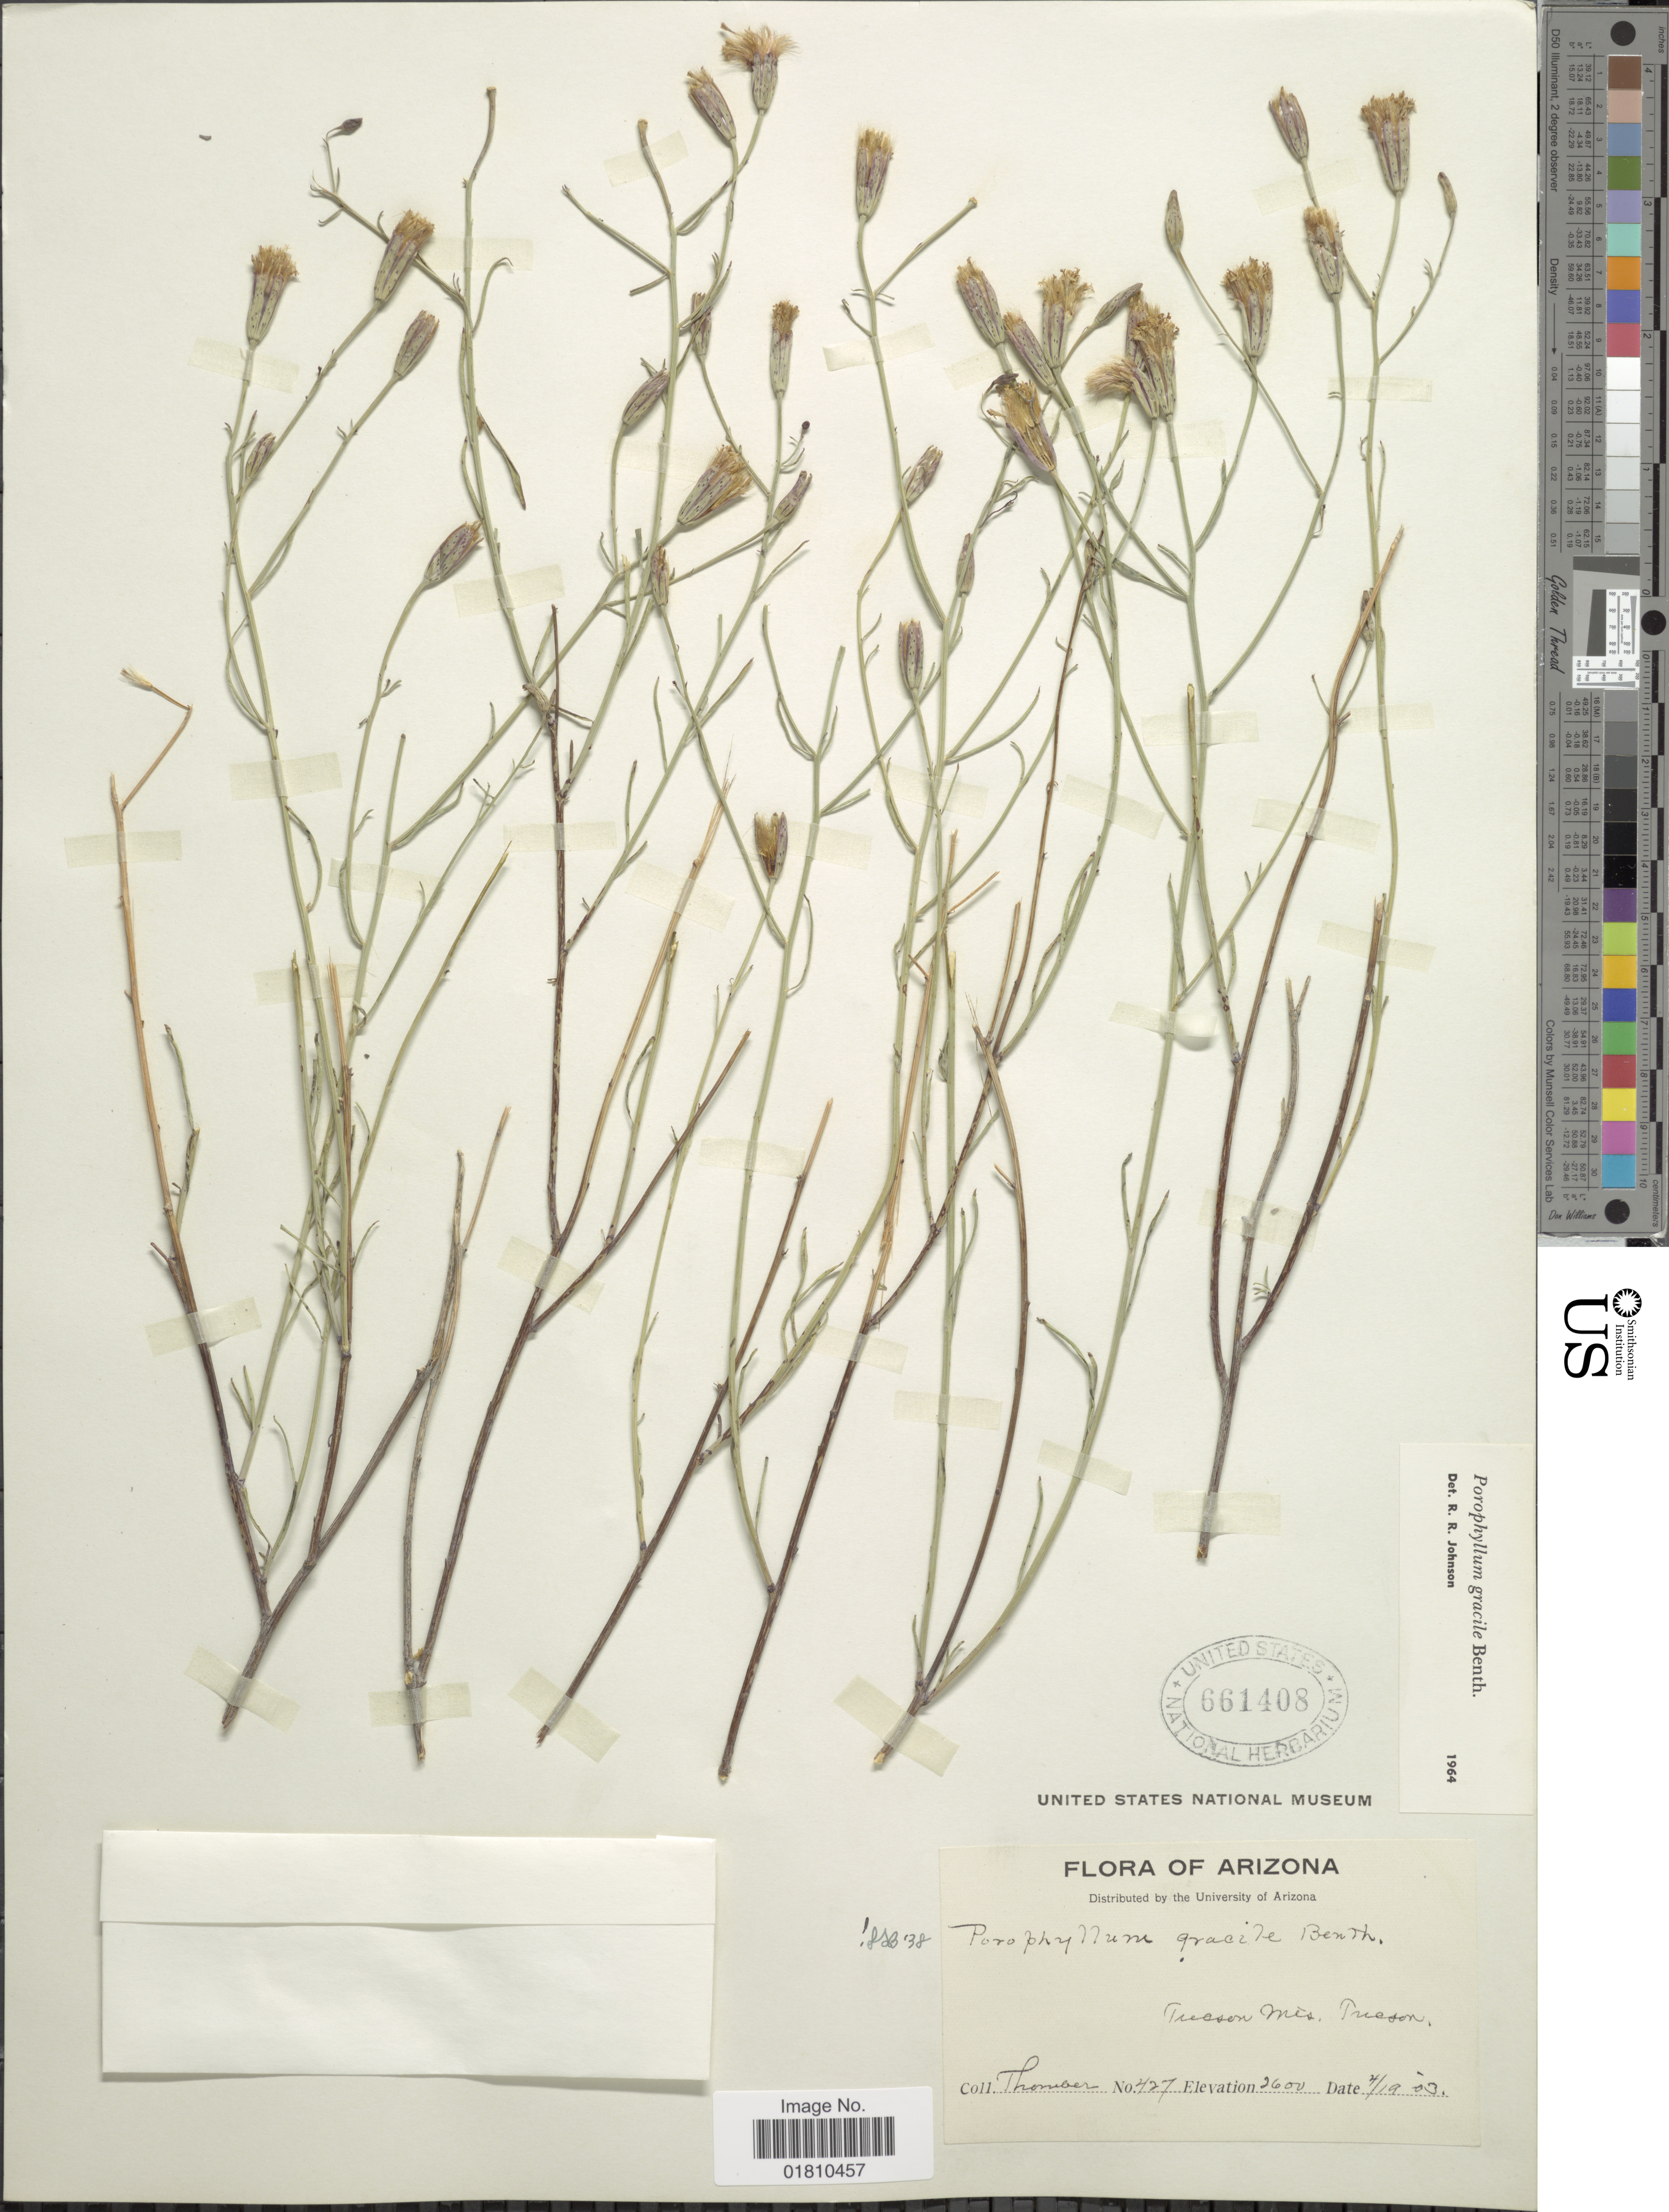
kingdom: Plantae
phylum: Tracheophyta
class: Magnoliopsida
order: Asterales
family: Asteraceae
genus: Porophyllum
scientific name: Porophyllum gracile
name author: Benth.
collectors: J. Thornber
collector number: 427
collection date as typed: Transcribed d/m/y: 19/4/3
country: United States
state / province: Arizona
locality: Tucson Mts., Tucson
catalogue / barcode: US 661408